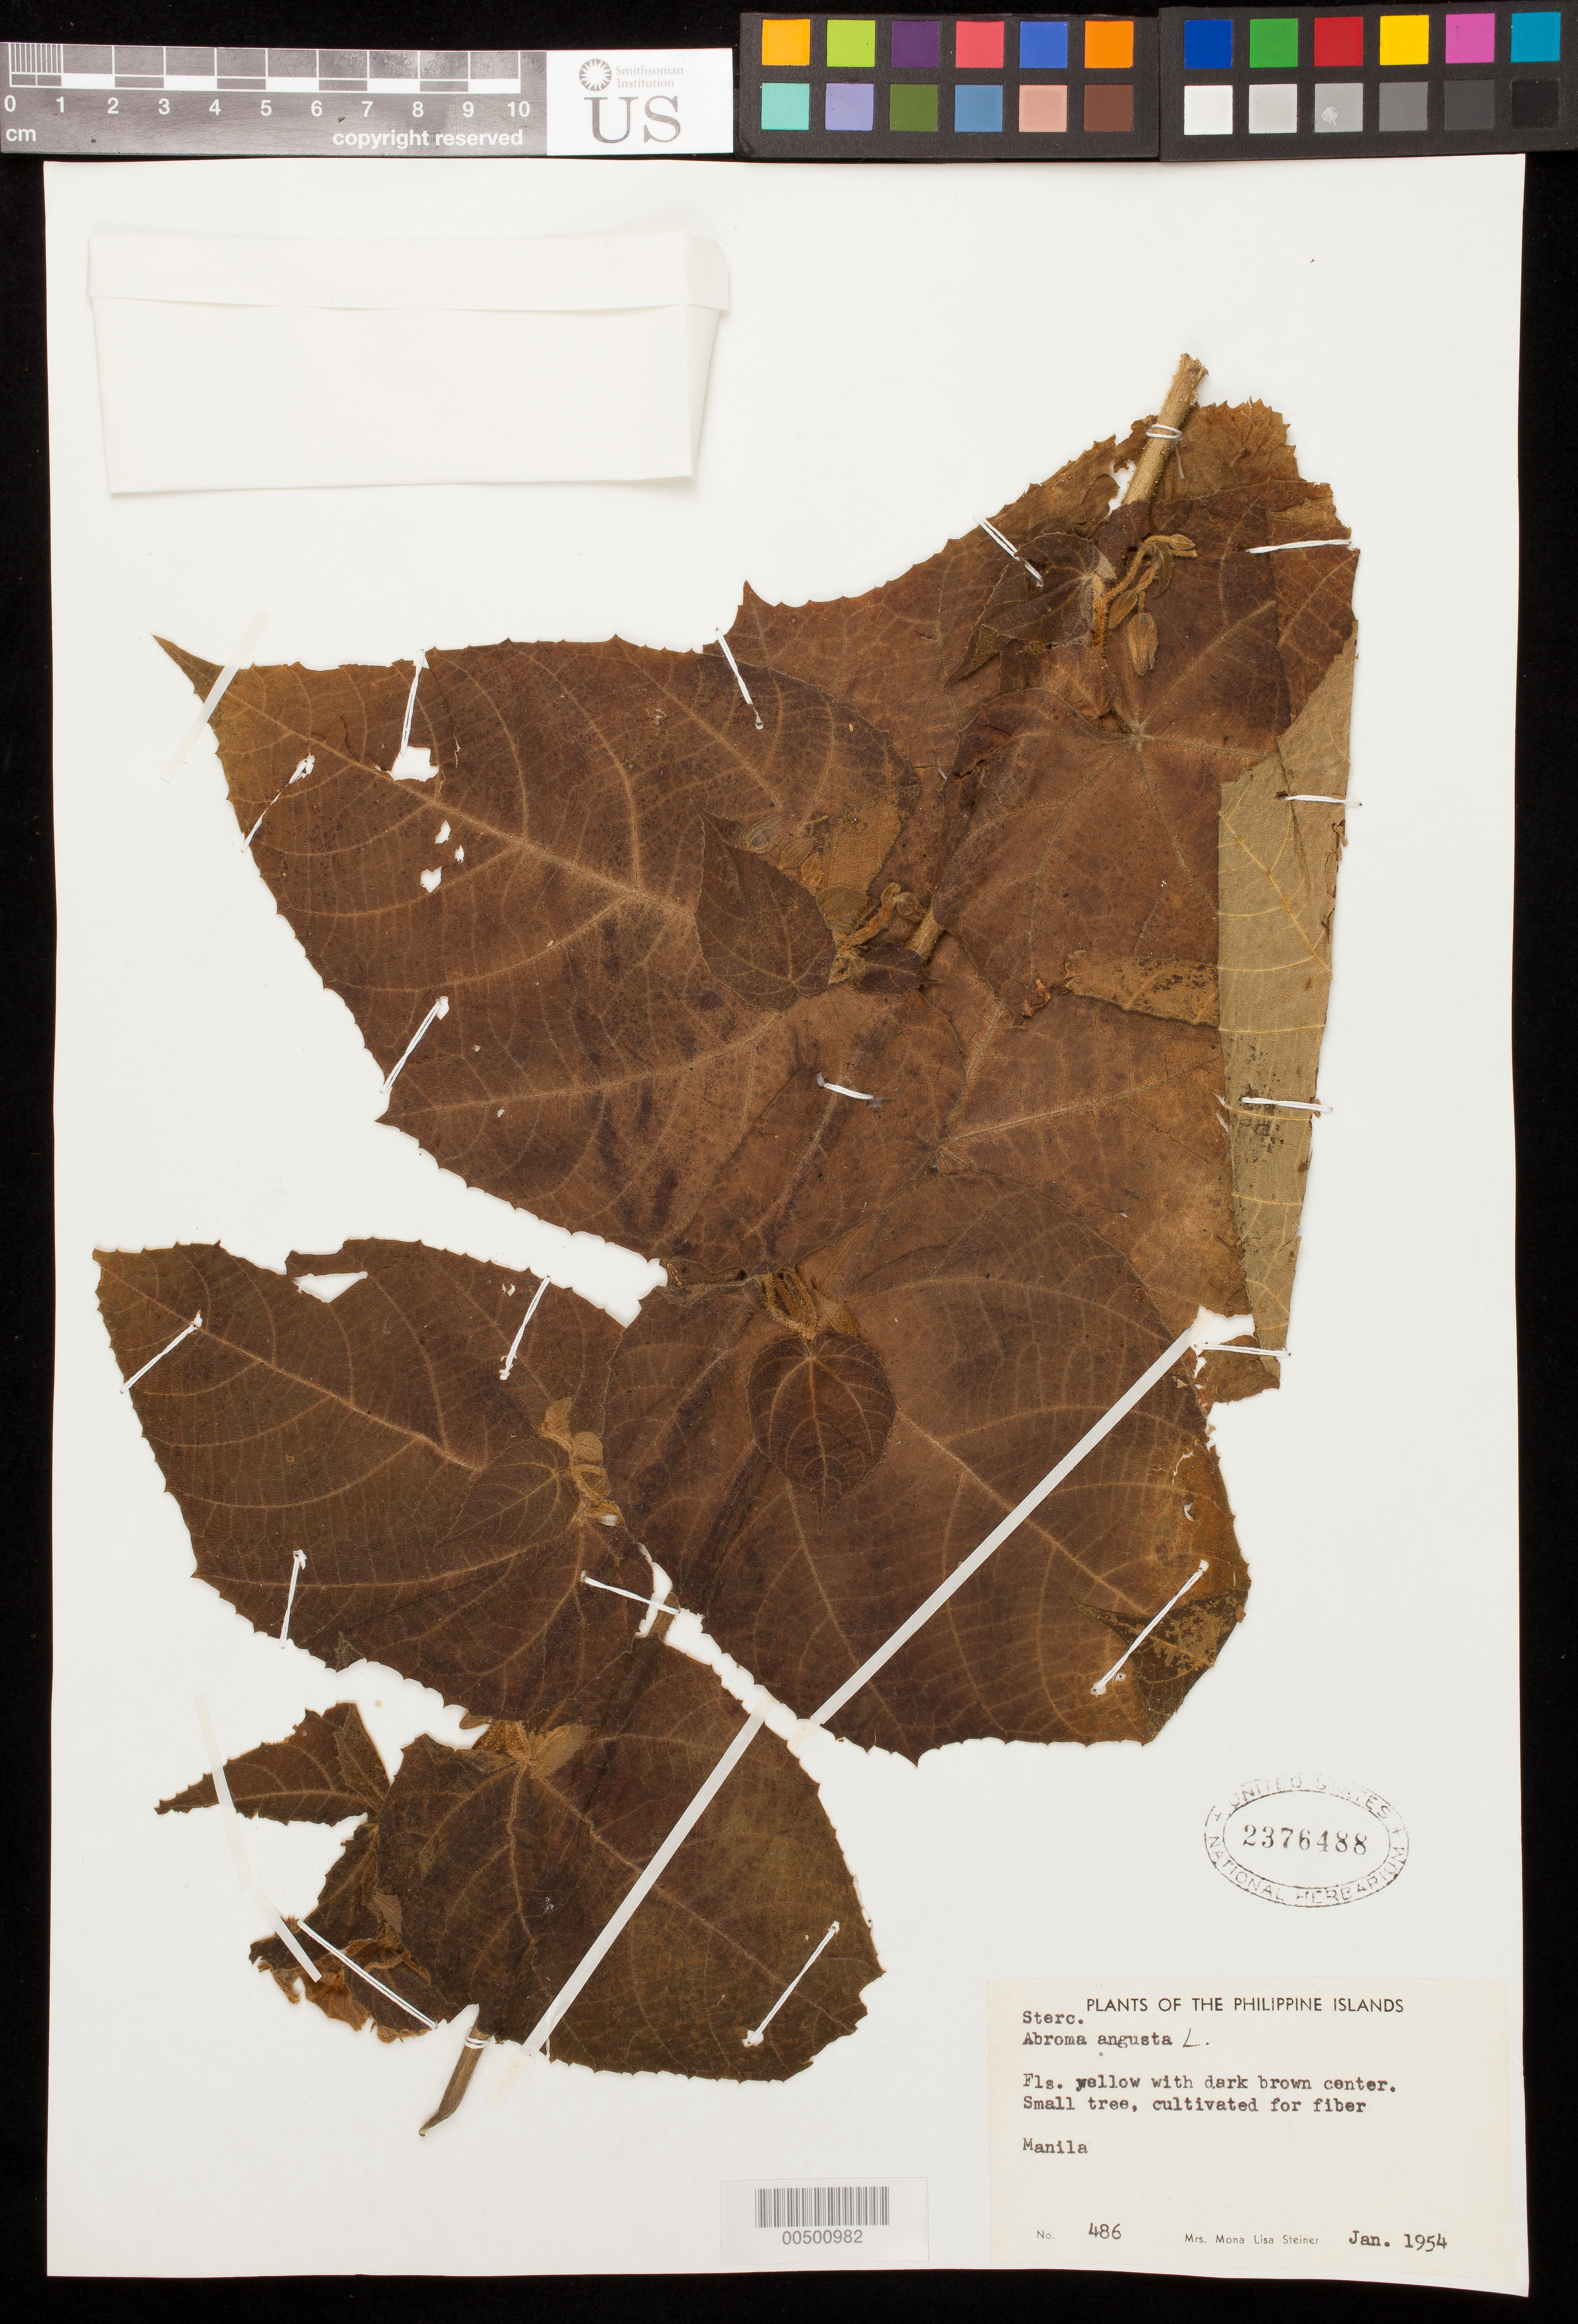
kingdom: Plantae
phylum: Tracheophyta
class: Magnoliopsida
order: Malvales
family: Malvaceae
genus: Abroma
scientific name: Abroma augusta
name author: (L.) L. f.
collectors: M. Steiner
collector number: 486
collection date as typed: Jan 1954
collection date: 1954-01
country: Philippines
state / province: National Capital Region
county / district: Manila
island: Luzon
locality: Manila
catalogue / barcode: US 2376488